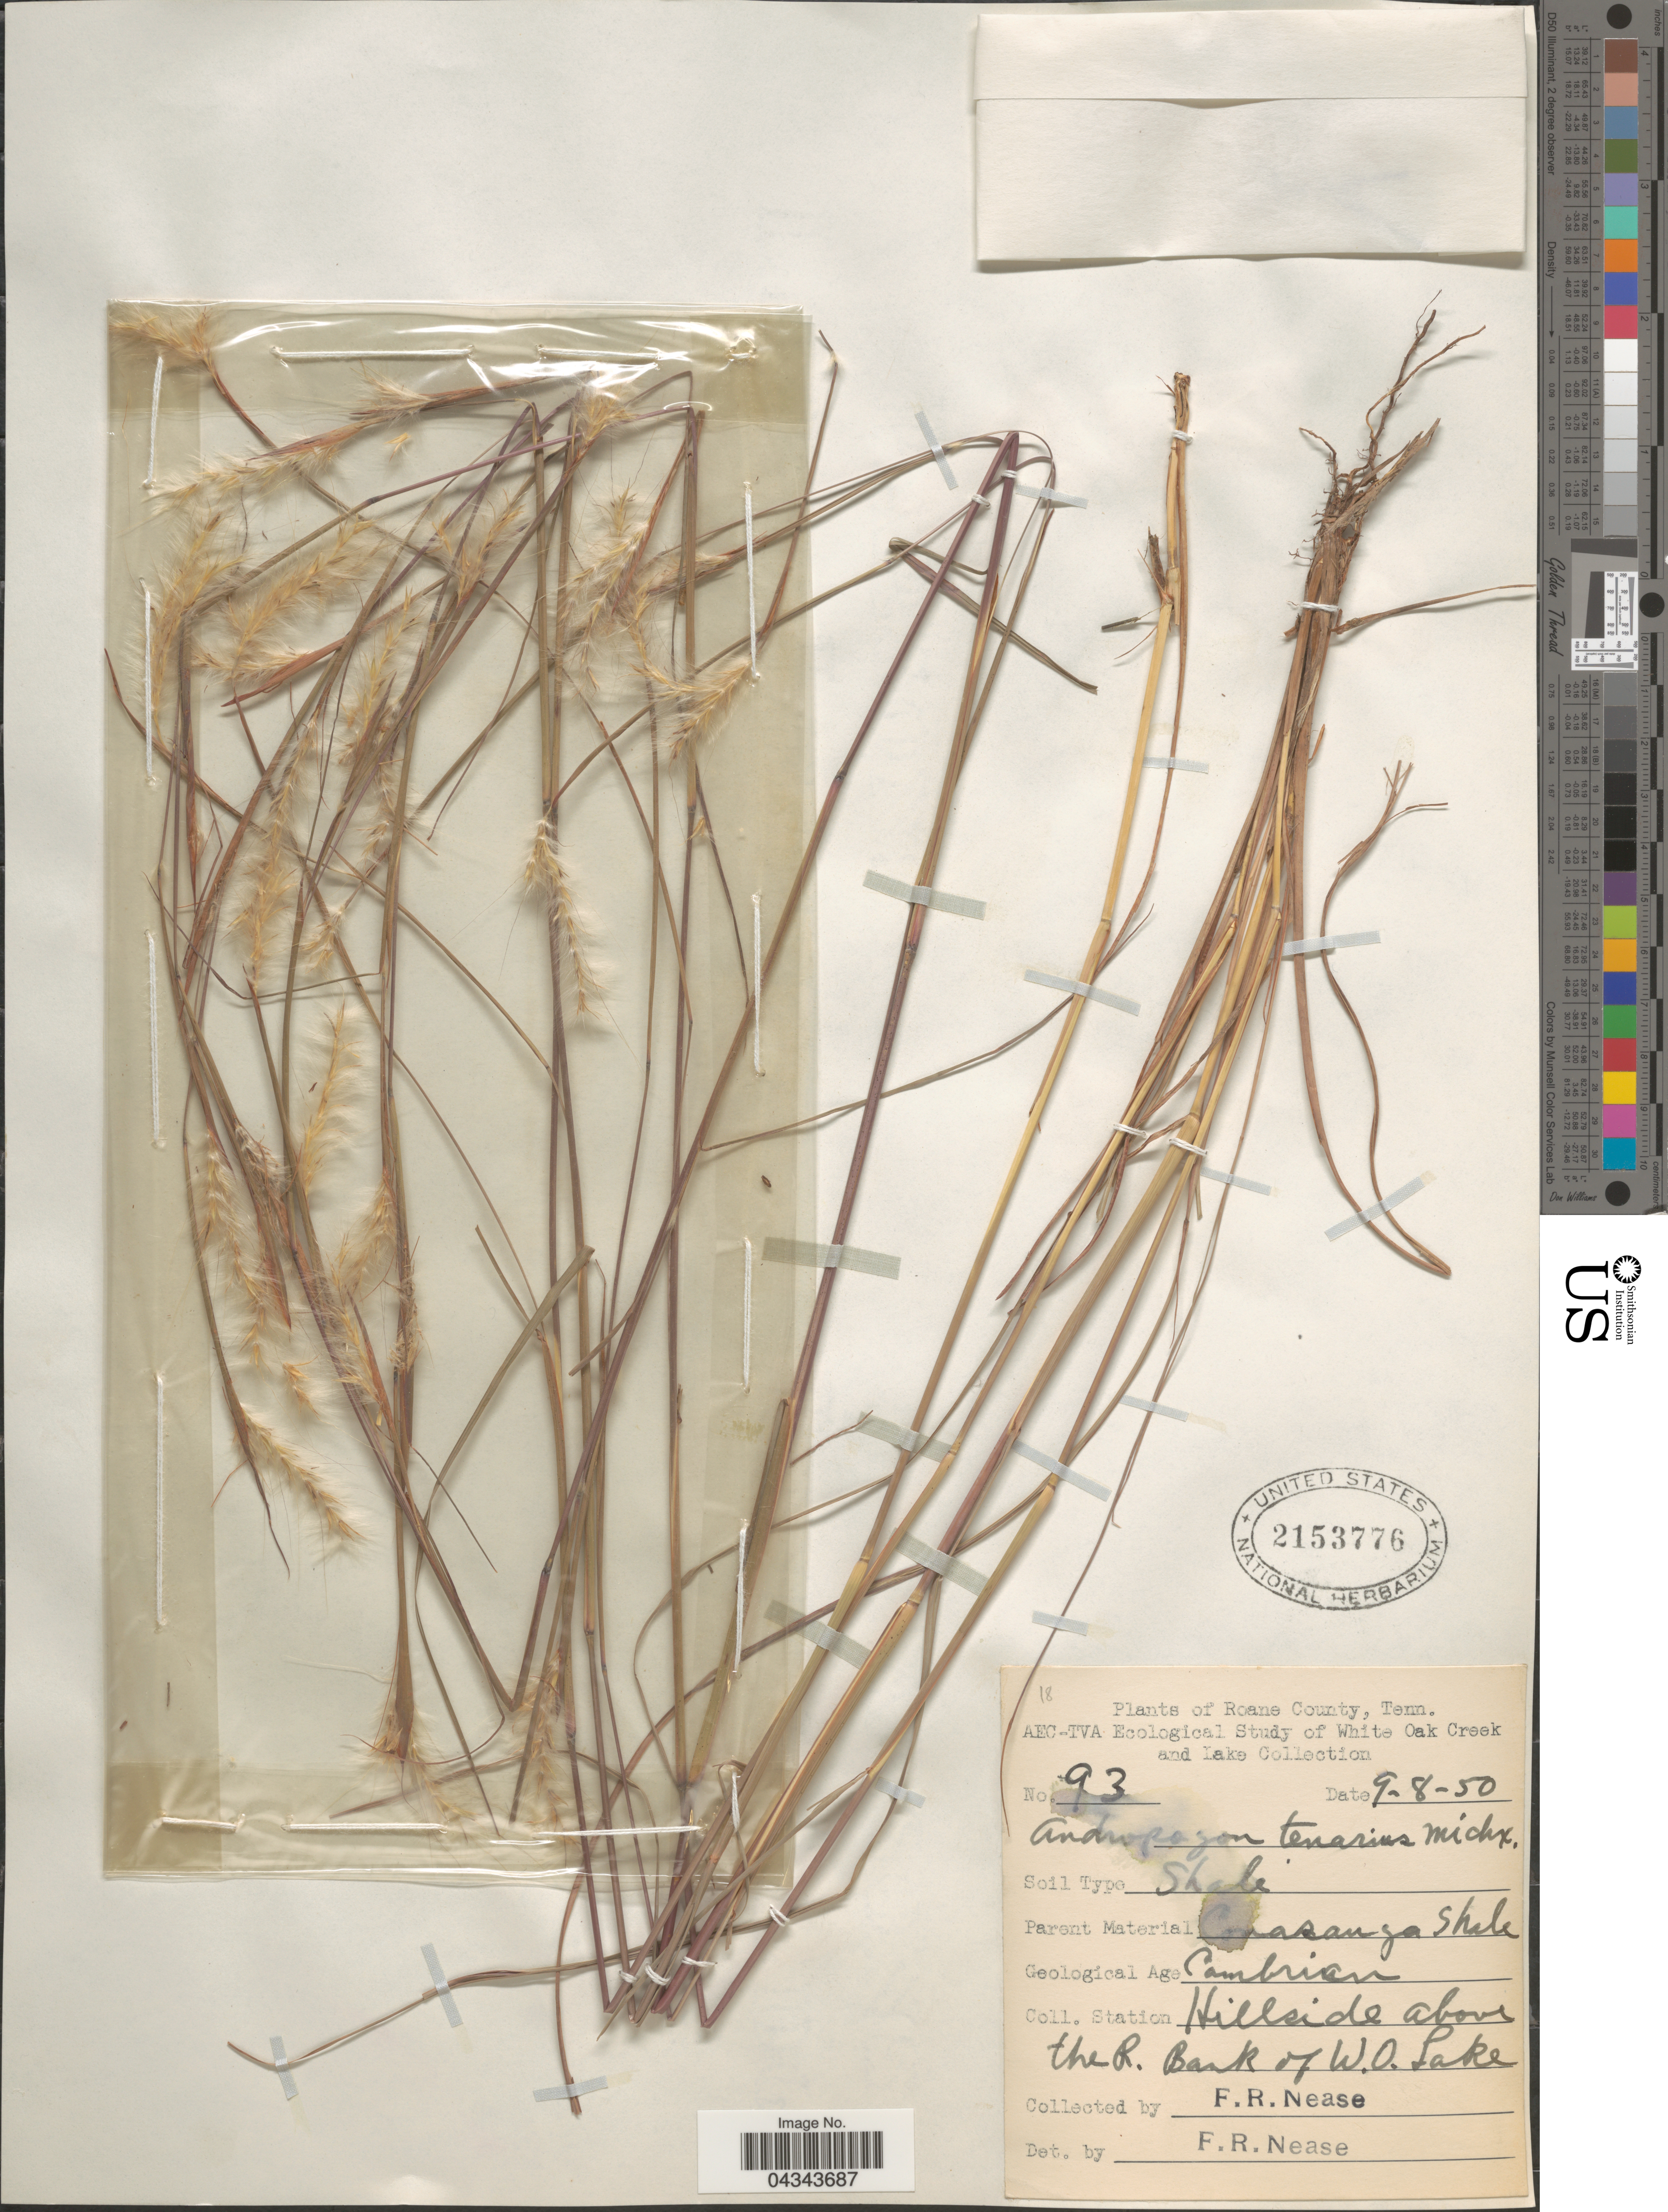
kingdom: Plantae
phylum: Tracheophyta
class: Liliopsida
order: Poales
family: Poaceae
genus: Andropogon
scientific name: Andropogon ternarius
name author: Michx.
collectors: F. Nease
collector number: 93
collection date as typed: Transcribed d/m/y: 8/9/50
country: United States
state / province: Tennessee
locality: Roane County. Station Hillside above the R. Bank of W. O. Lake.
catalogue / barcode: US 2153776